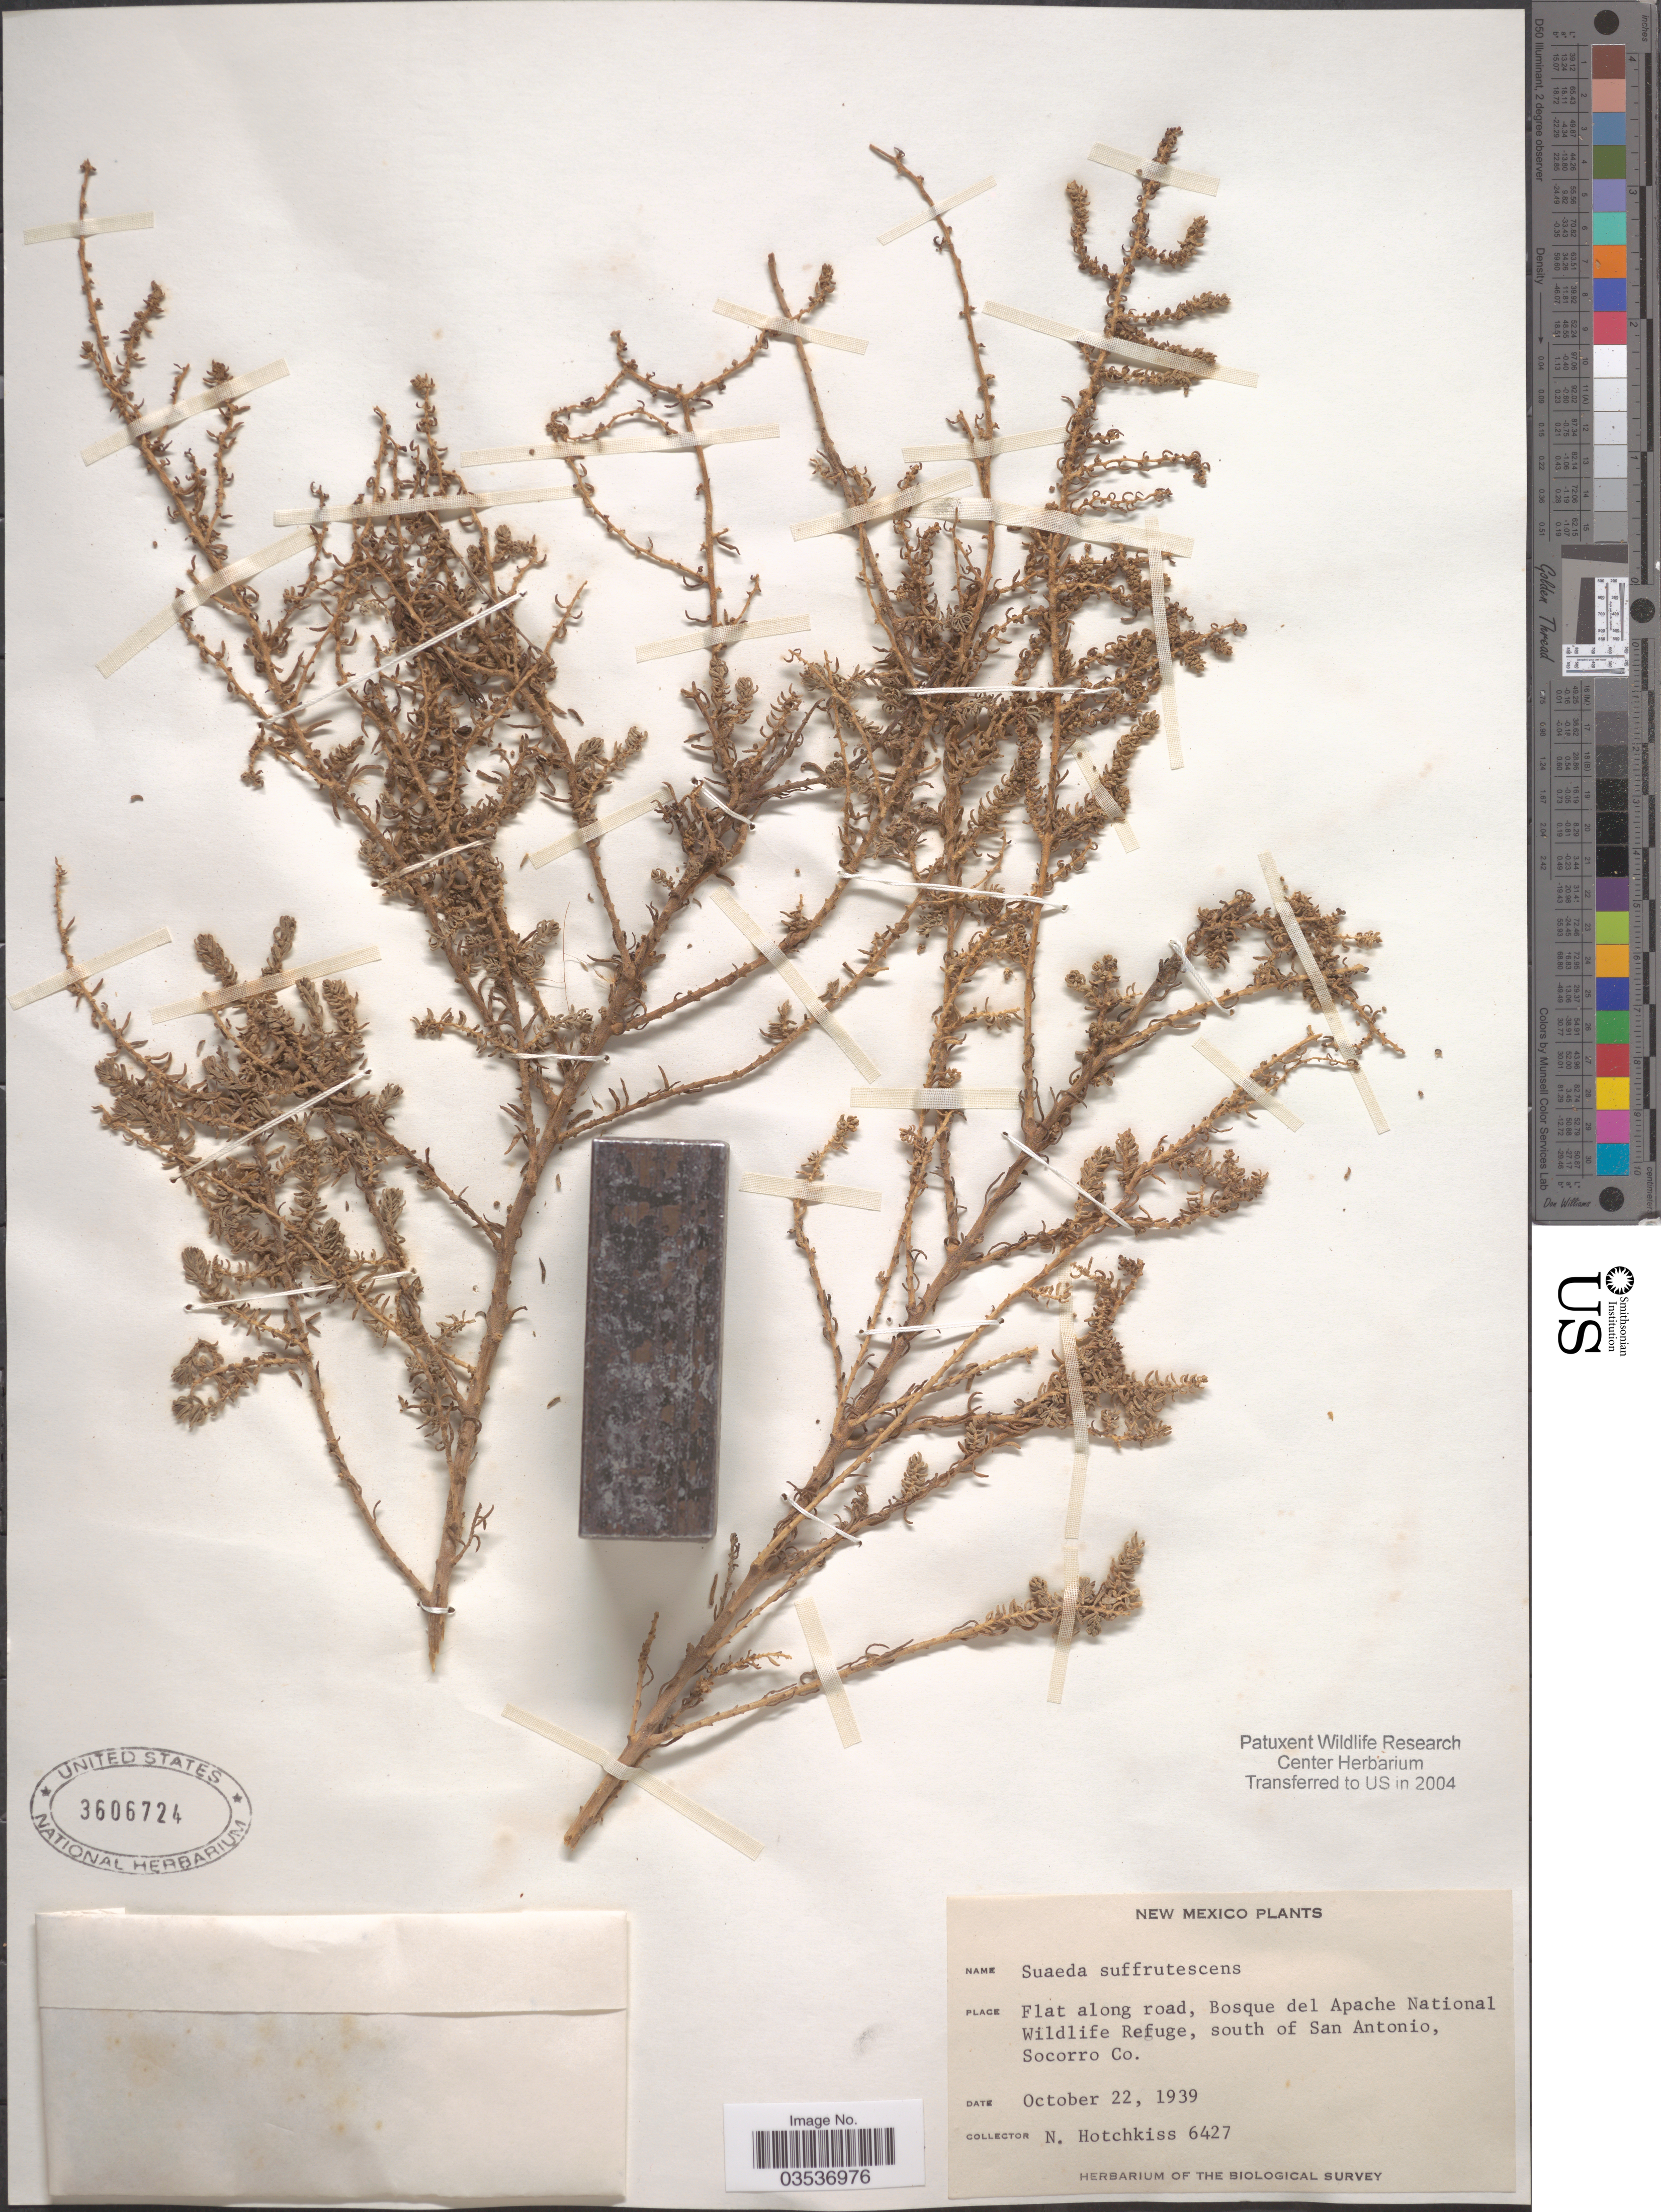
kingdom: Plantae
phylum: Tracheophyta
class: Magnoliopsida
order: Caryophyllales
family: Amaranthaceae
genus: Suaeda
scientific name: Suaeda suffrutescens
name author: S. Watson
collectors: N. Hotchkiss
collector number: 6427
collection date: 1939-10-22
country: United States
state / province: New Mexico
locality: Flat along road, Bosque del Apache National Wildlife Refuge, south of San Antonio, Socorro Co.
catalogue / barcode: US 3606724